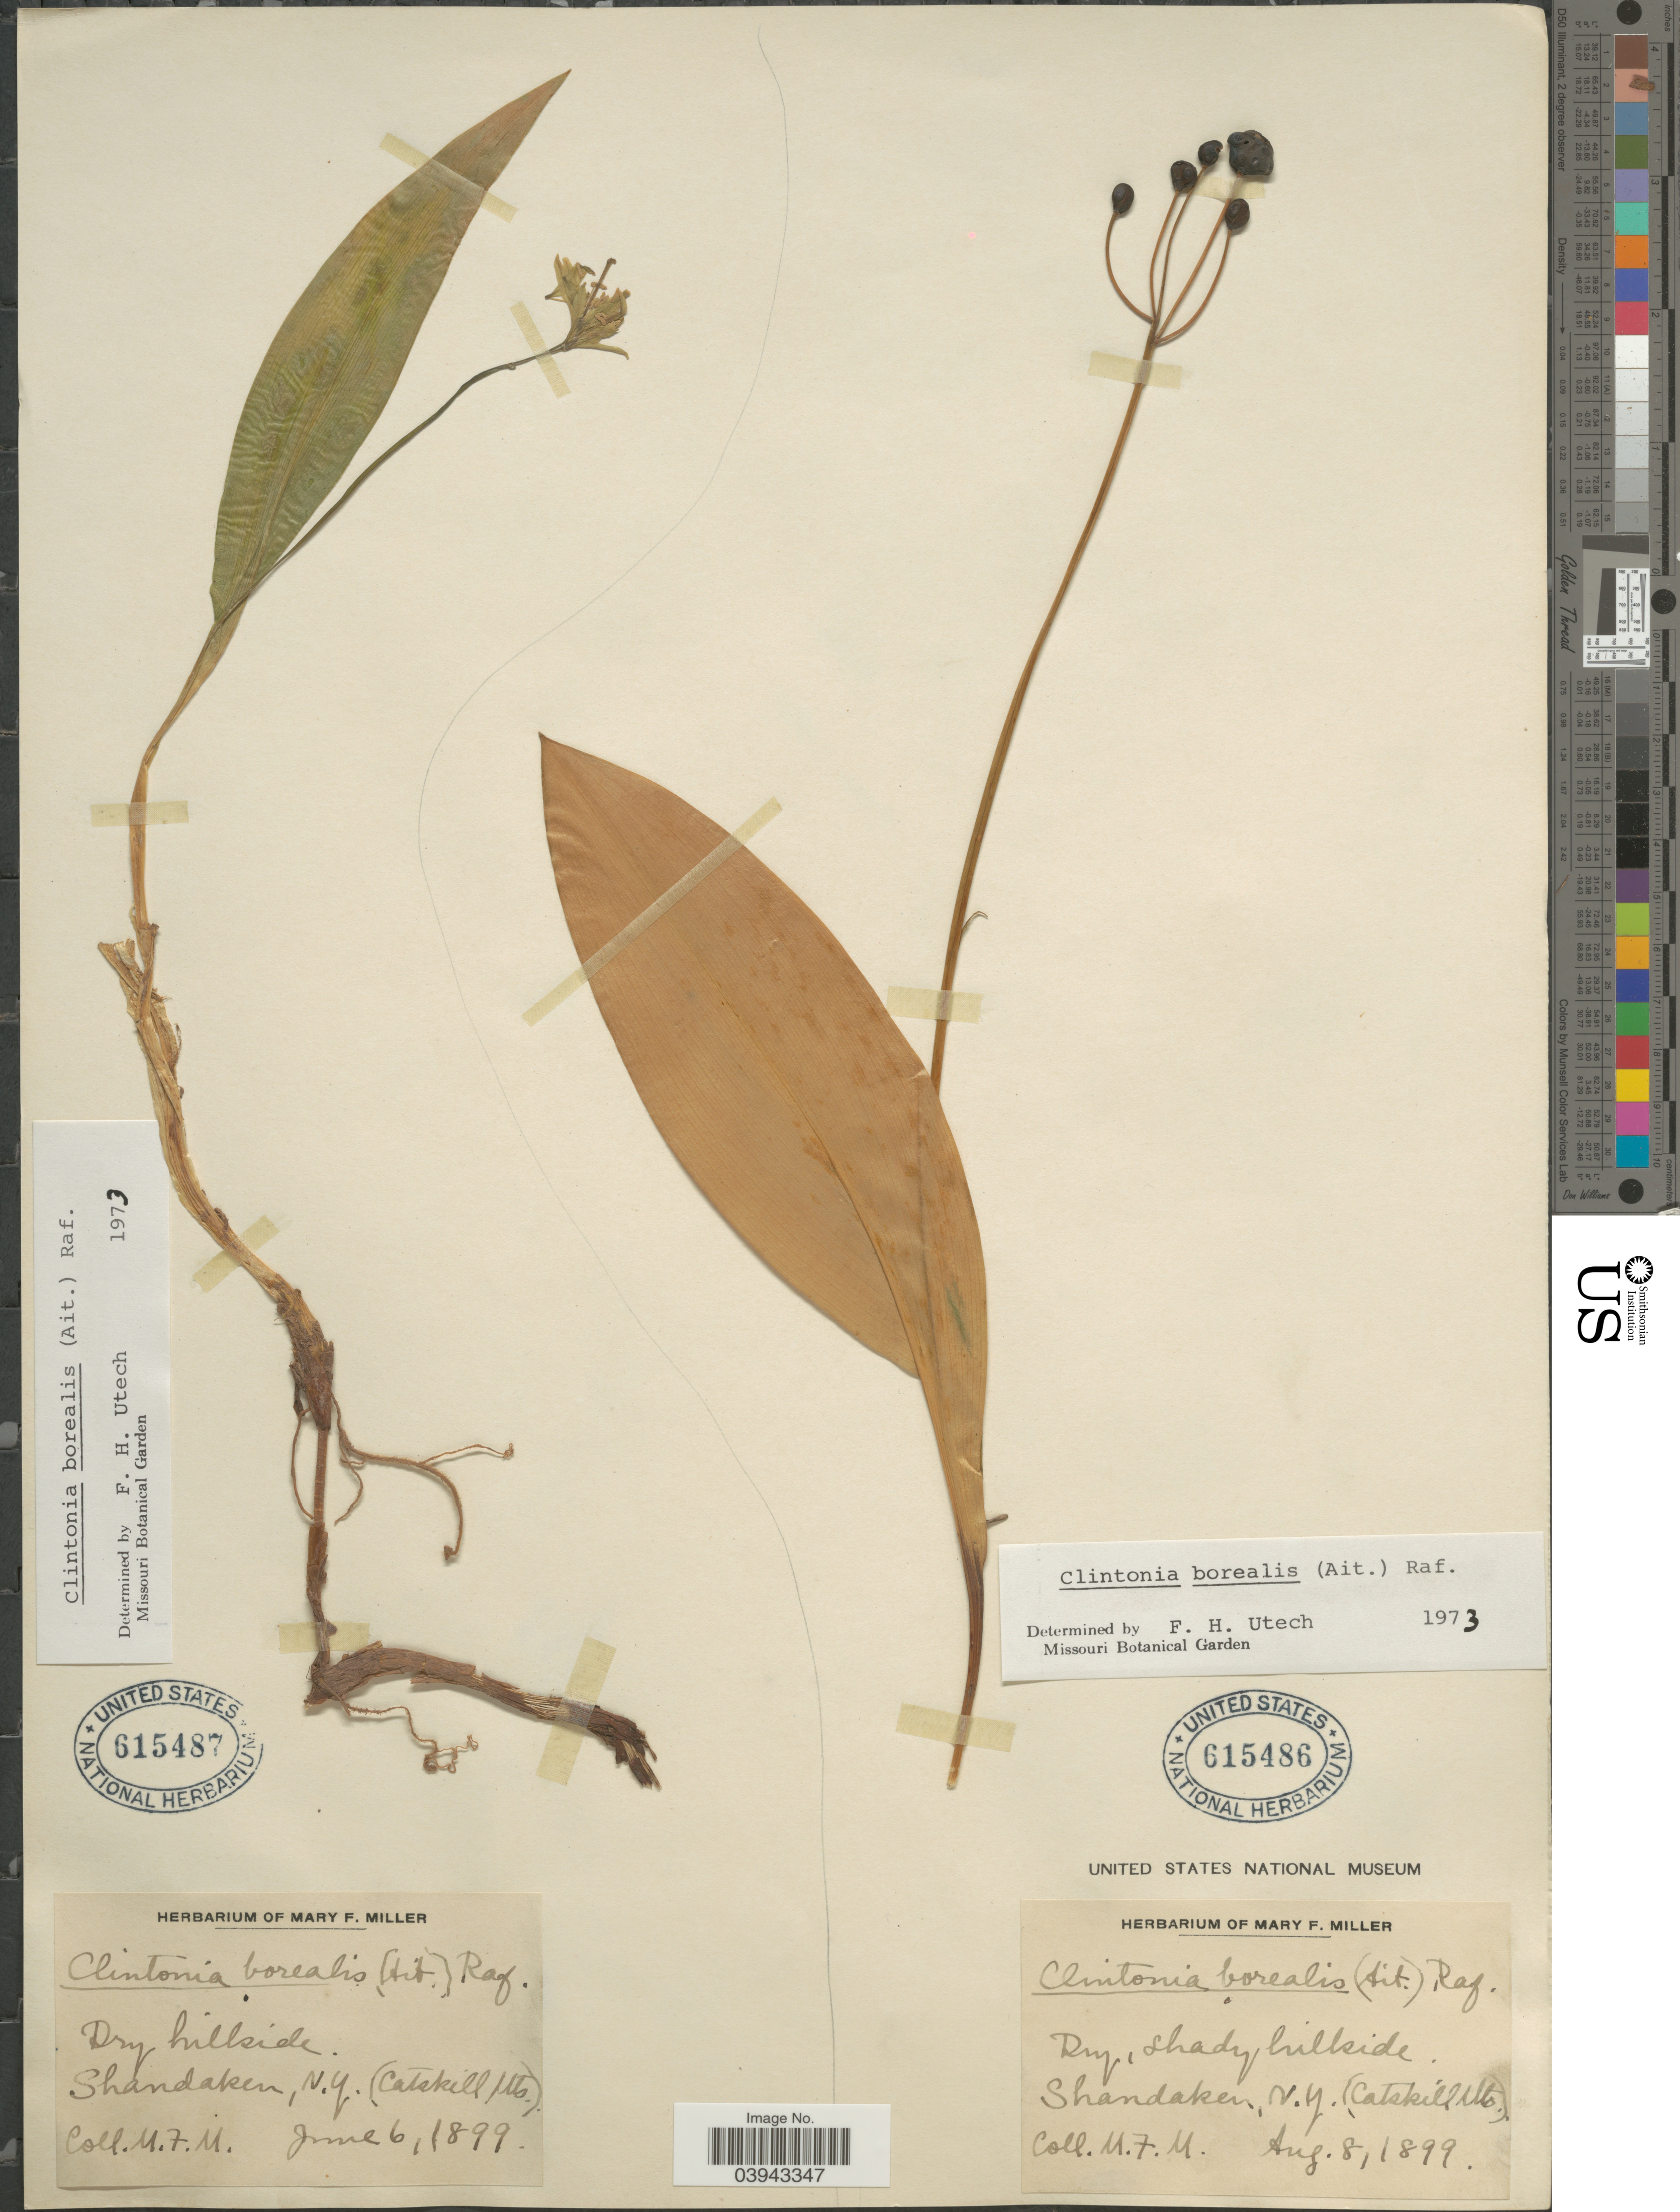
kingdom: Plantae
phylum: Tracheophyta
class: Liliopsida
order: Liliales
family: Liliaceae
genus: Clintonia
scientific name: Clintonia borealis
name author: (Aiton) Raf.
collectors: M. Miller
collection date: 1899-06-06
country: United States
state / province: New York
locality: Shandaken, (Catskill Mts.).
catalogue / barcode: US 615487